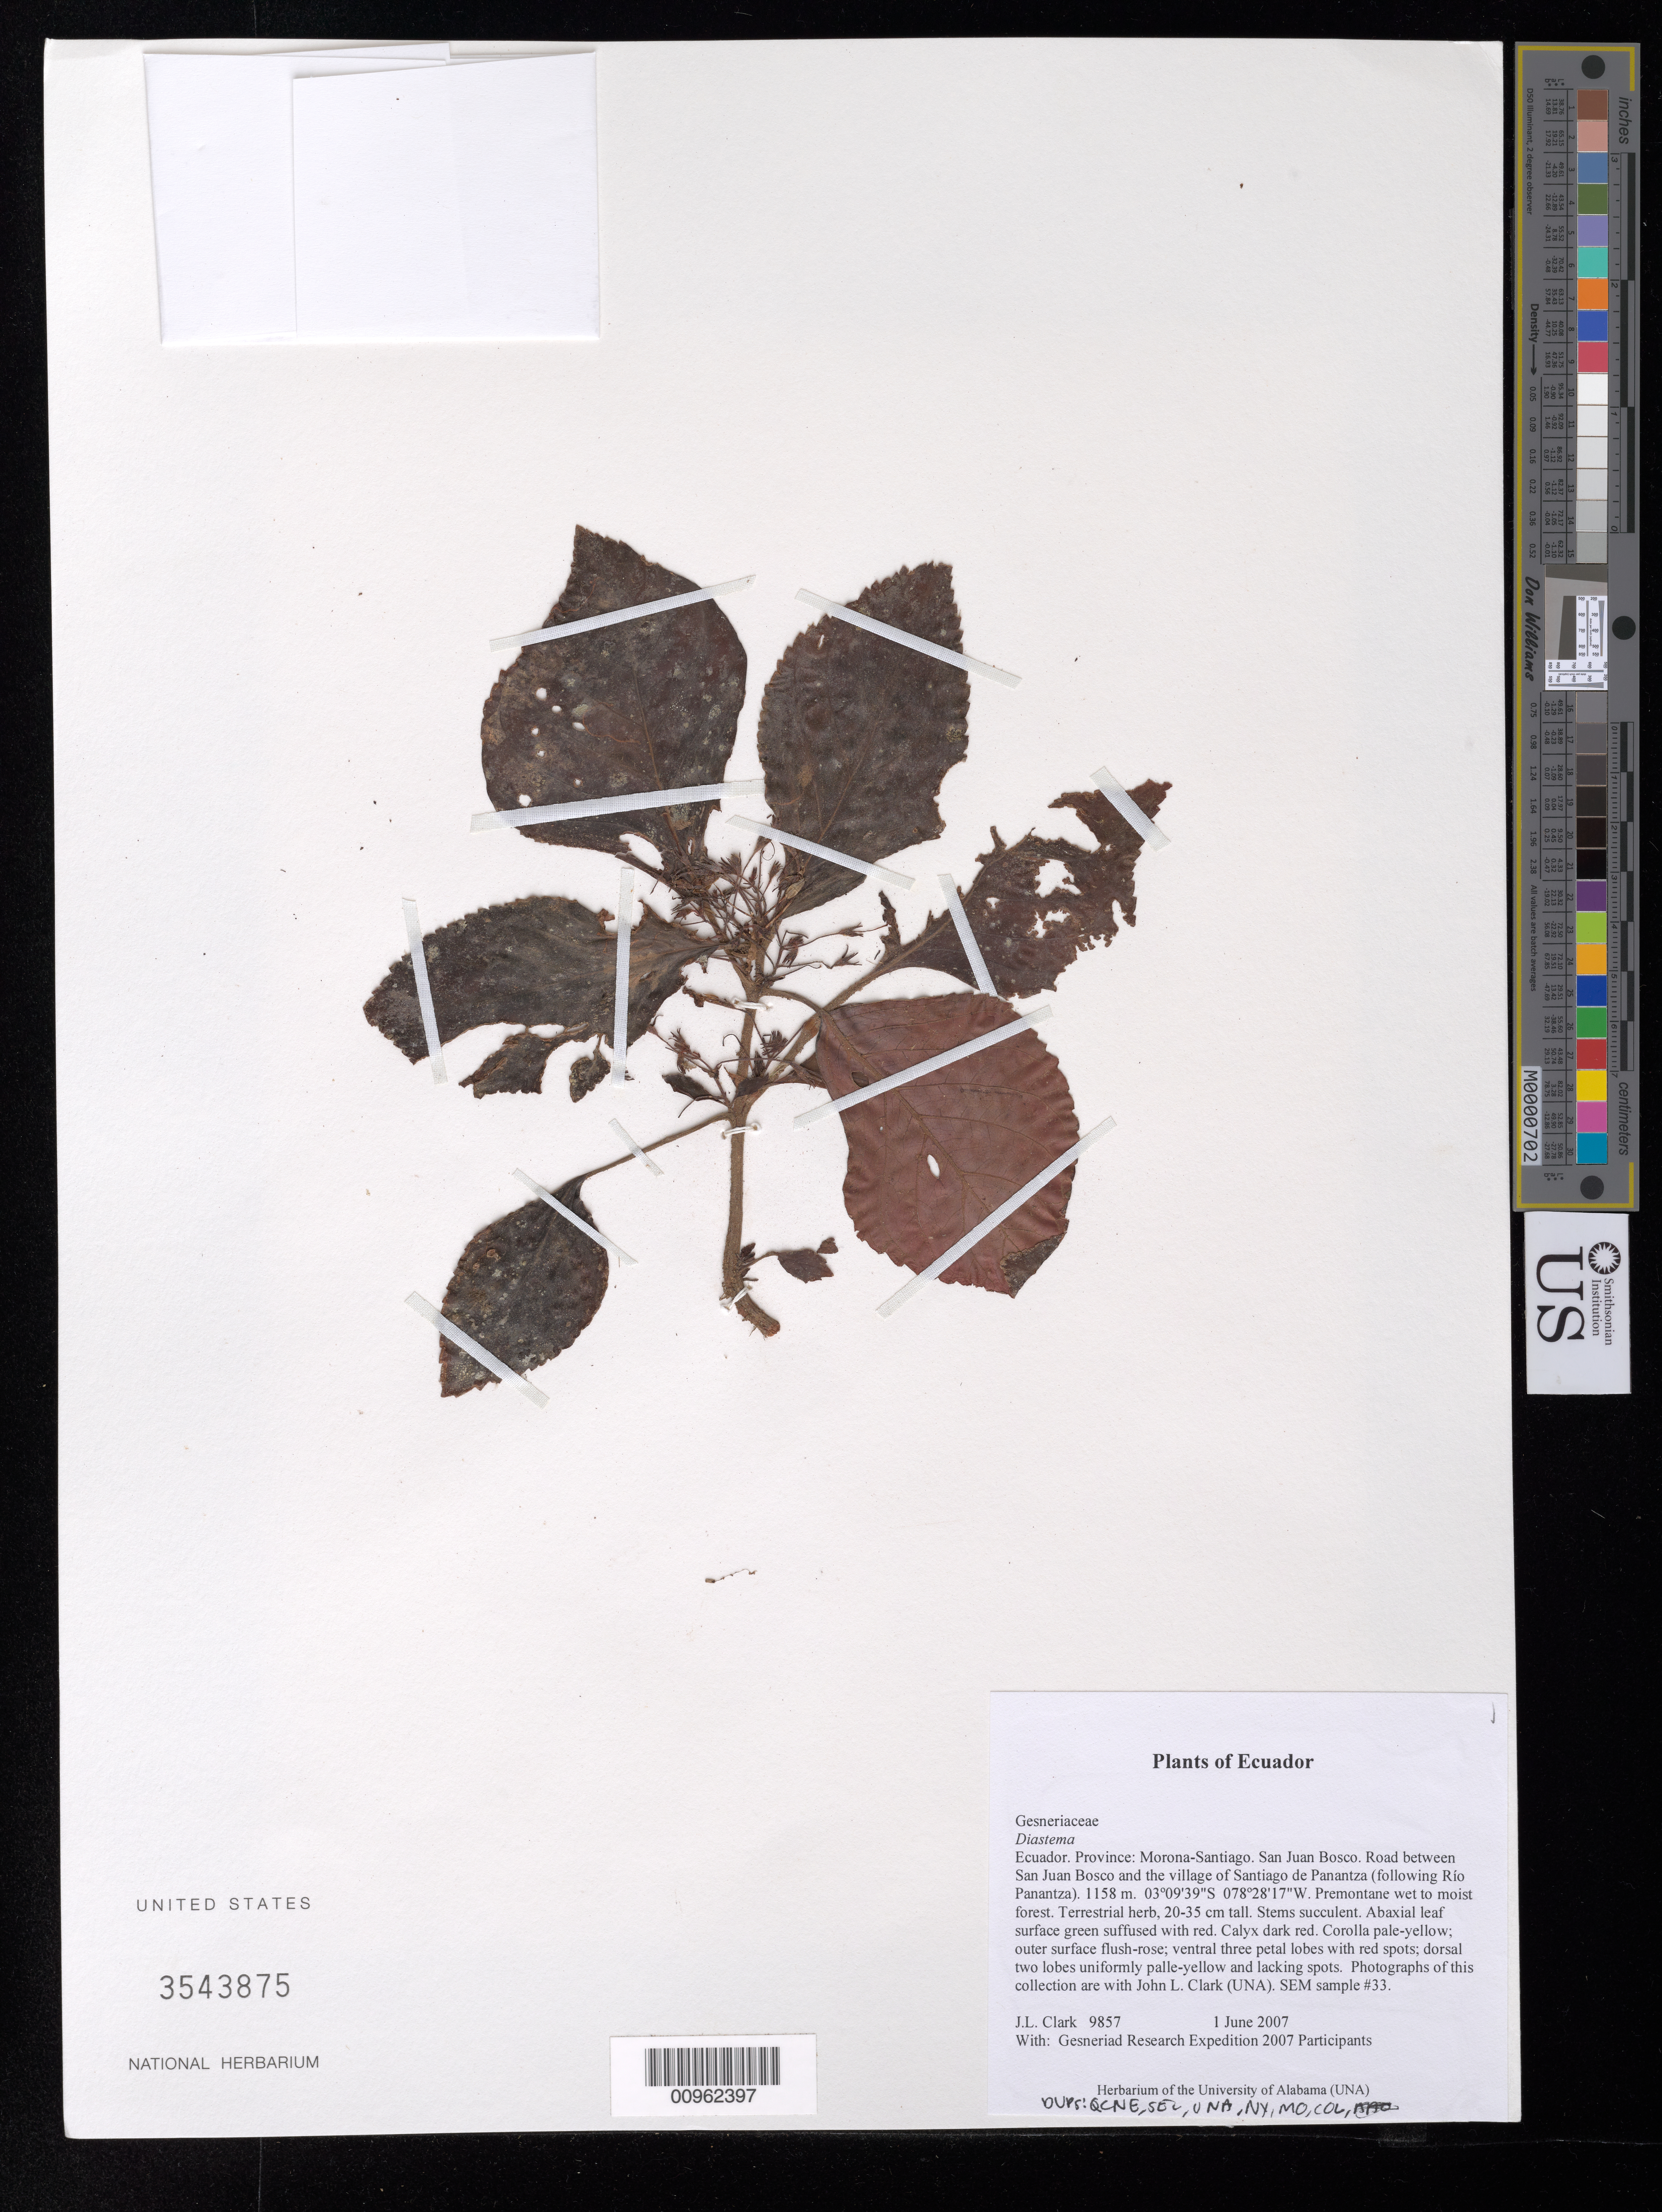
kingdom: Plantae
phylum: Tracheophyta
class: Magnoliopsida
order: Lamiales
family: Gesneriaceae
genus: Diastema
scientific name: Diastema sp.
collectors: J. L. Clark & Gesneriad Research Expedition 2007 Participants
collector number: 9857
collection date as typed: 01 Jun 2007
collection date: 2007-06-01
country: Ecuador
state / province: Morona-Santiago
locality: San Juan Bosco. Road between San Juan Bosco and the village of Santiago de Panantza (following Río Panantza)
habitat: Premontane wet to moist forest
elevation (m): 1158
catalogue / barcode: US 3543875